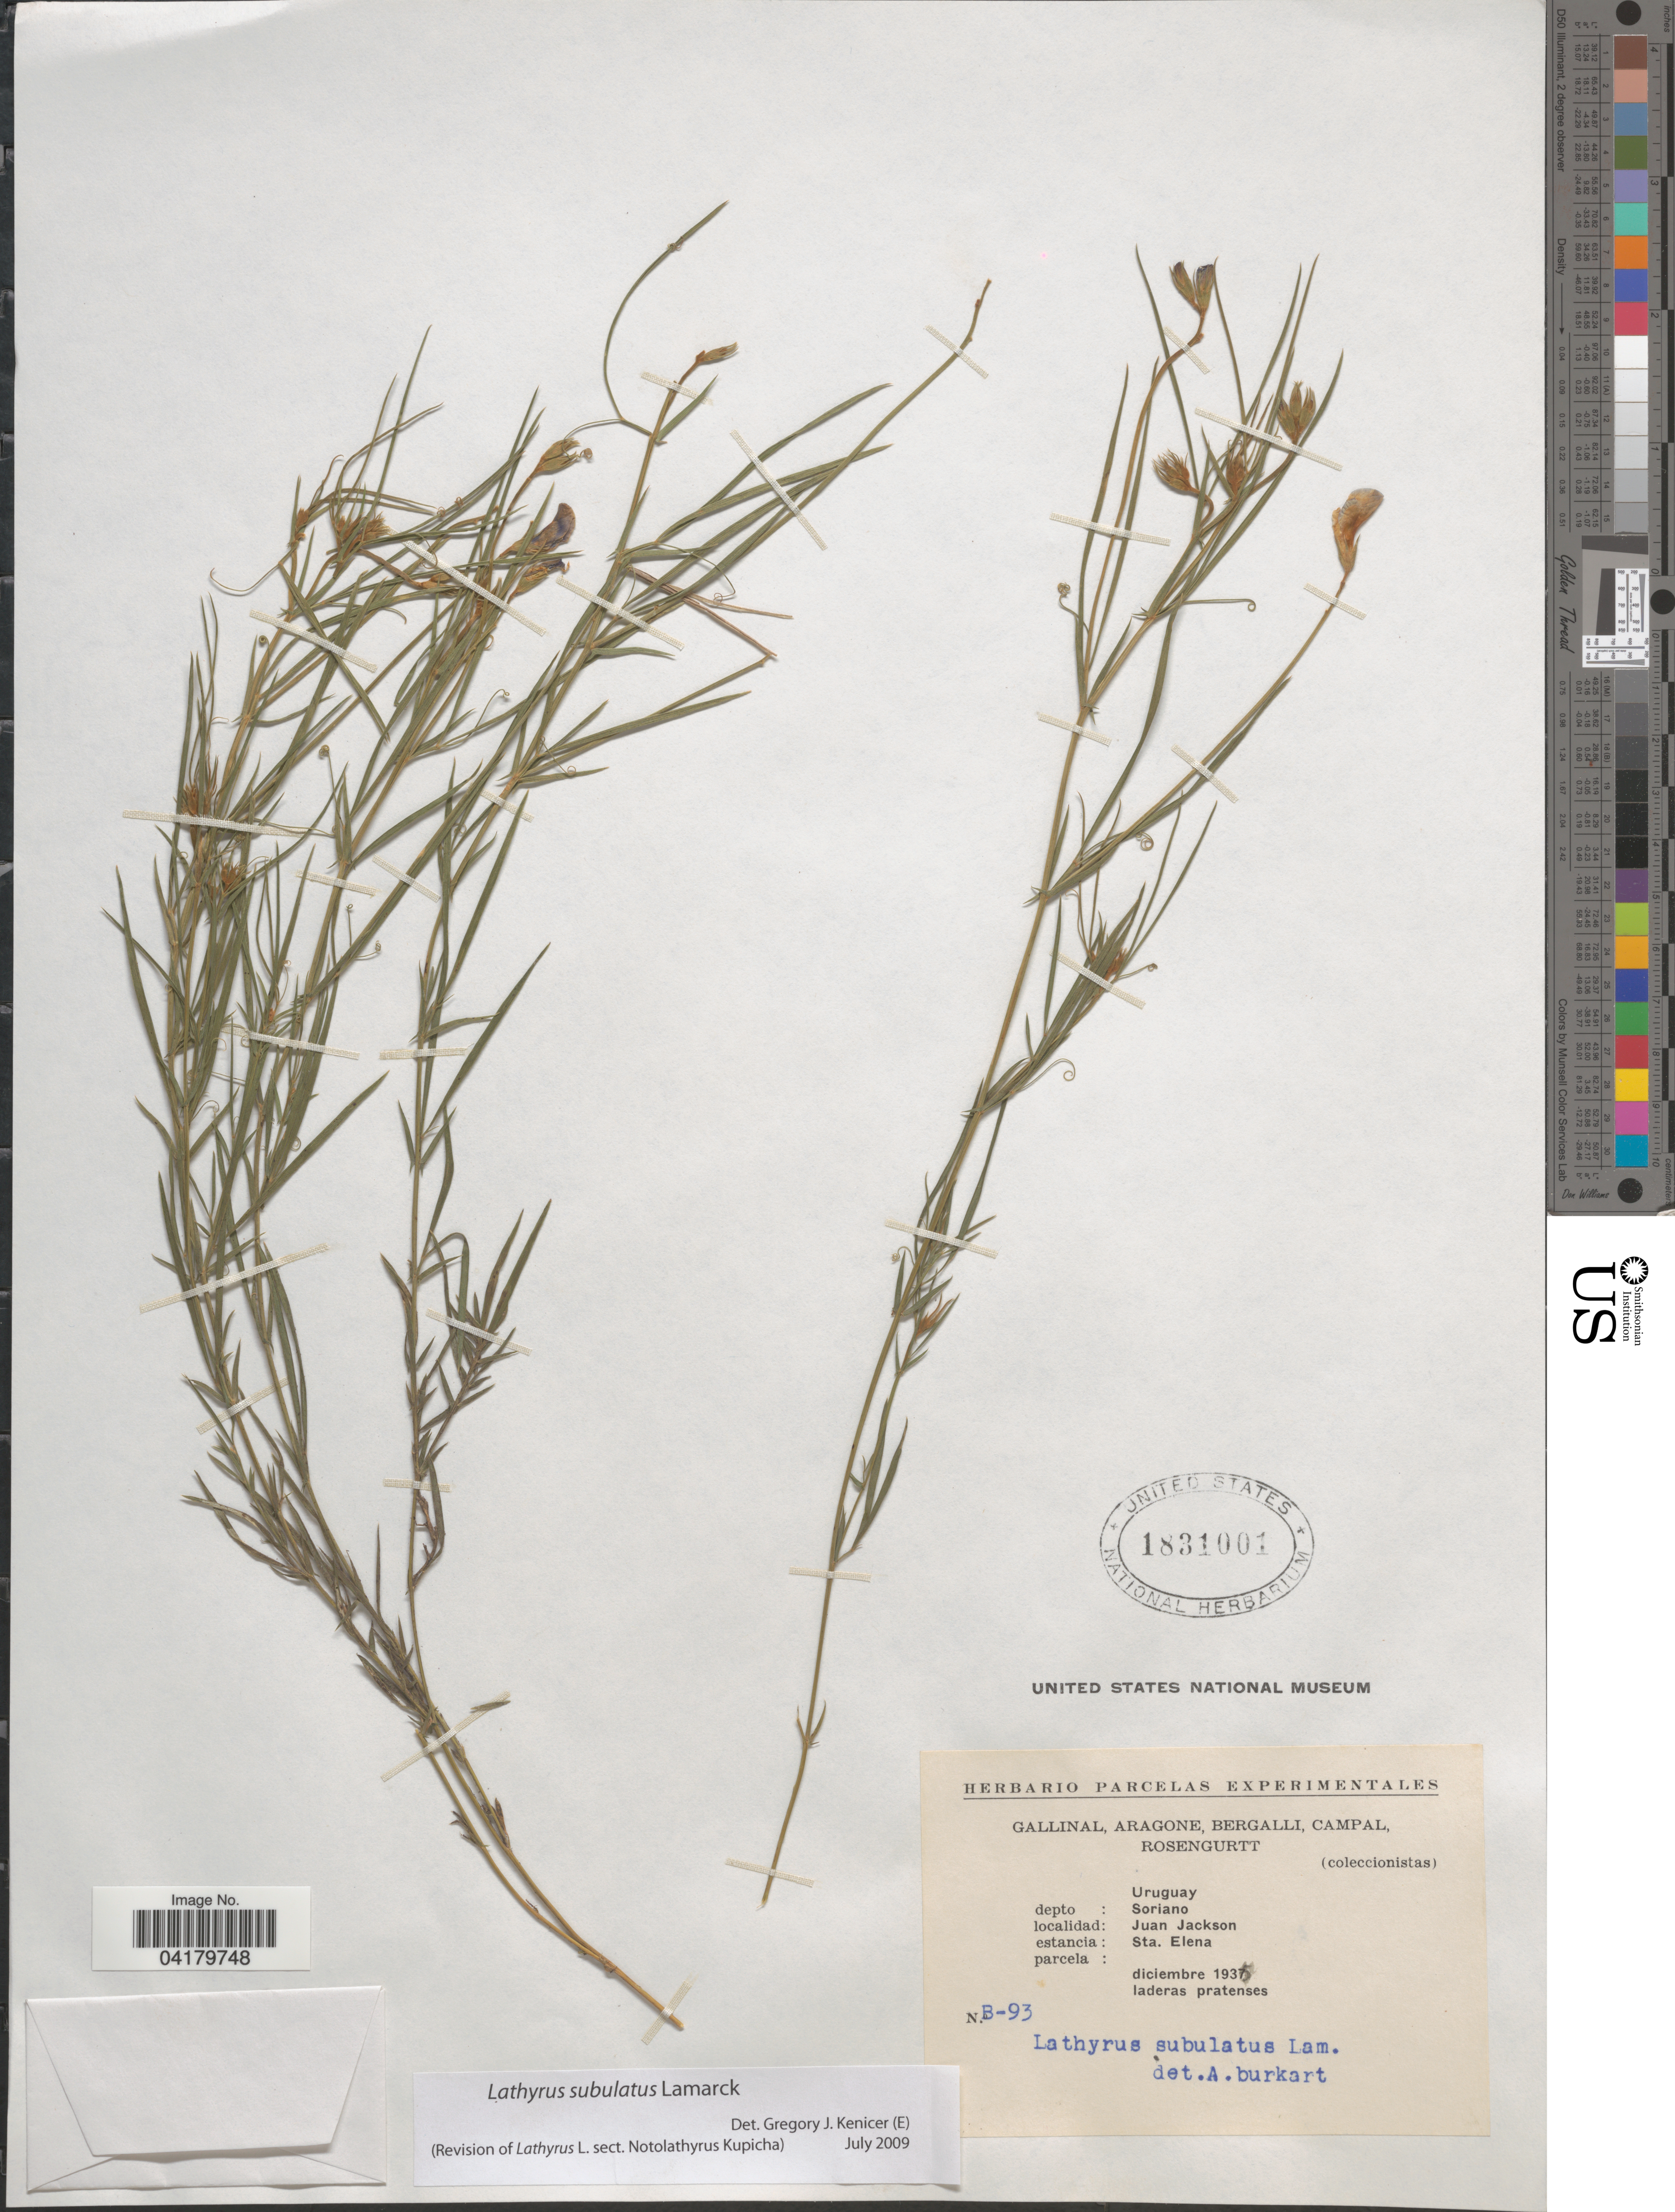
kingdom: Plantae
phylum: Tracheophyta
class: Magnoliopsida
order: Fabales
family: Fabaceae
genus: Lathyrus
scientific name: Lathyrus subulatus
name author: Lam.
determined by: Kenicer, Gregory J.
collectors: ex herb. Parcelas Experimentales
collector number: B-93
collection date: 1935-12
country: Uruguay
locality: Depto: Soriano. Juan Jackson. Estancia: Sta. Elena.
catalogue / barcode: US 1831001